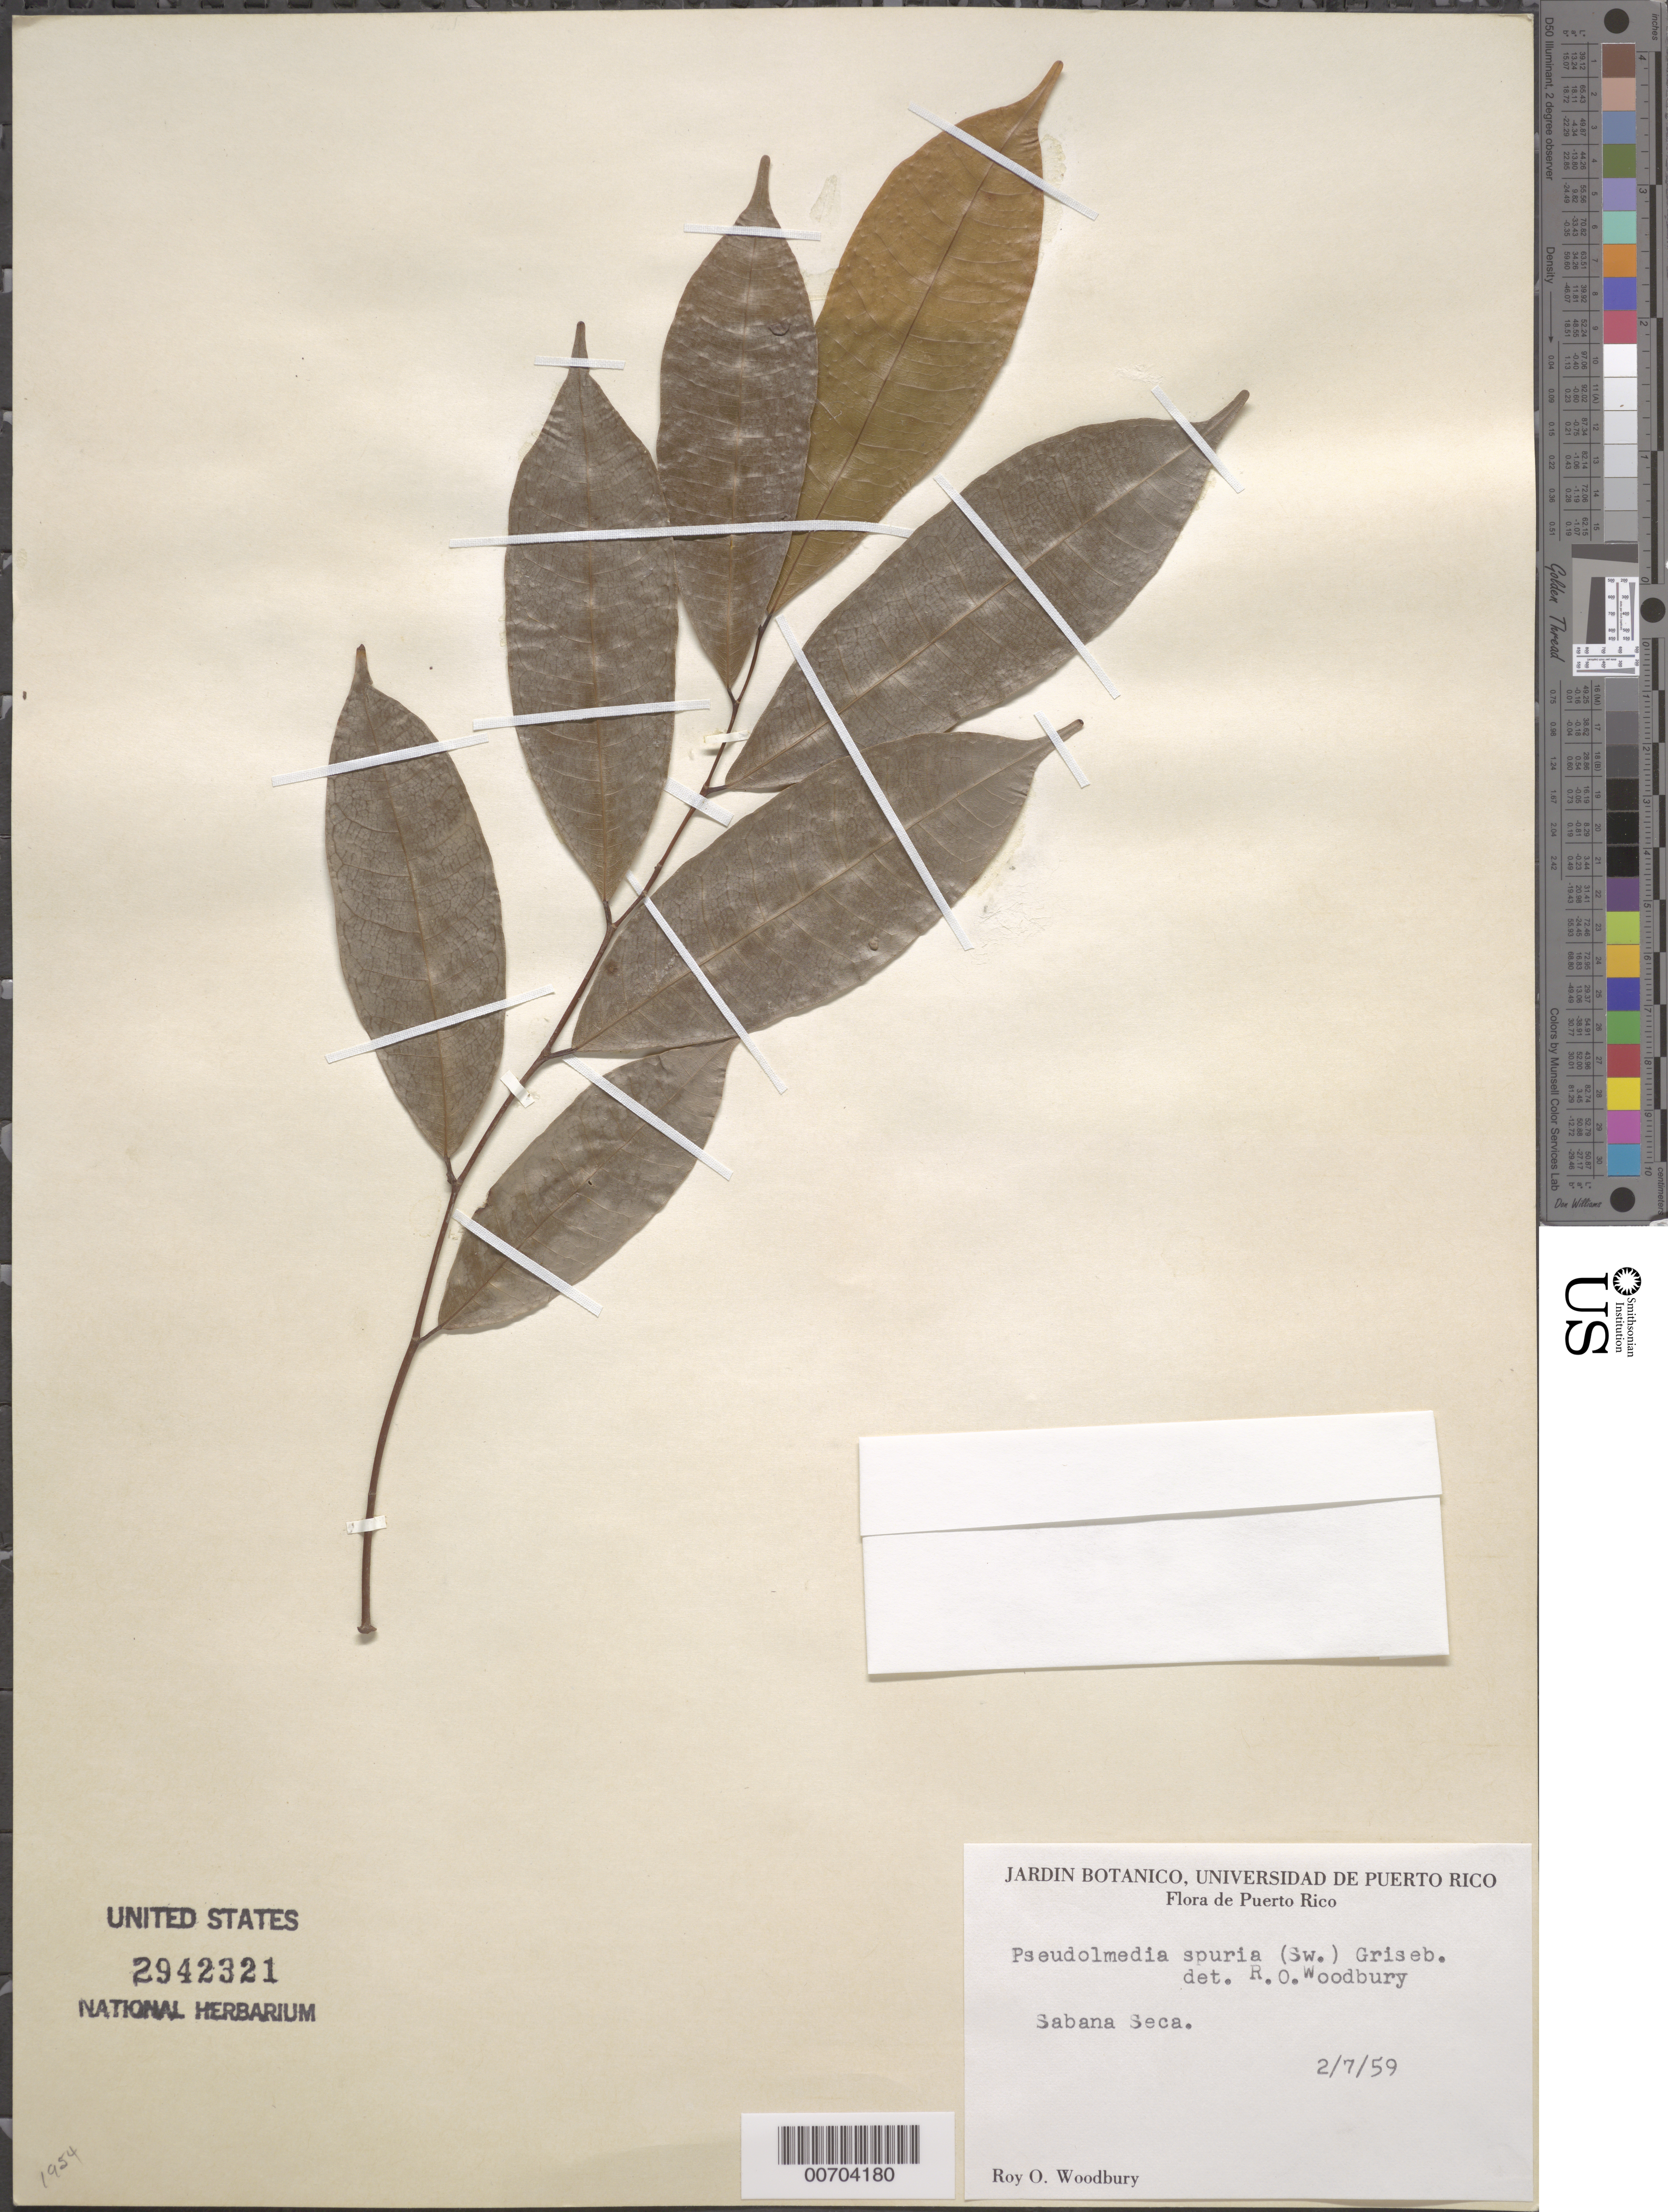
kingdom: Plantae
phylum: Tracheophyta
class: Magnoliopsida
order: Rosales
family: Moraceae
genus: Pseudolmedia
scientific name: Pseudolmedia spuria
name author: (Sw.) Griseb.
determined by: Woodbury, R. O.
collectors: R. O. Woodbury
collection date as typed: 07 Feb 1959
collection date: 1959-02-07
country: Puerto Rico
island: Greater Antilles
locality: Sabana Seca.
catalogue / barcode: US 2942321